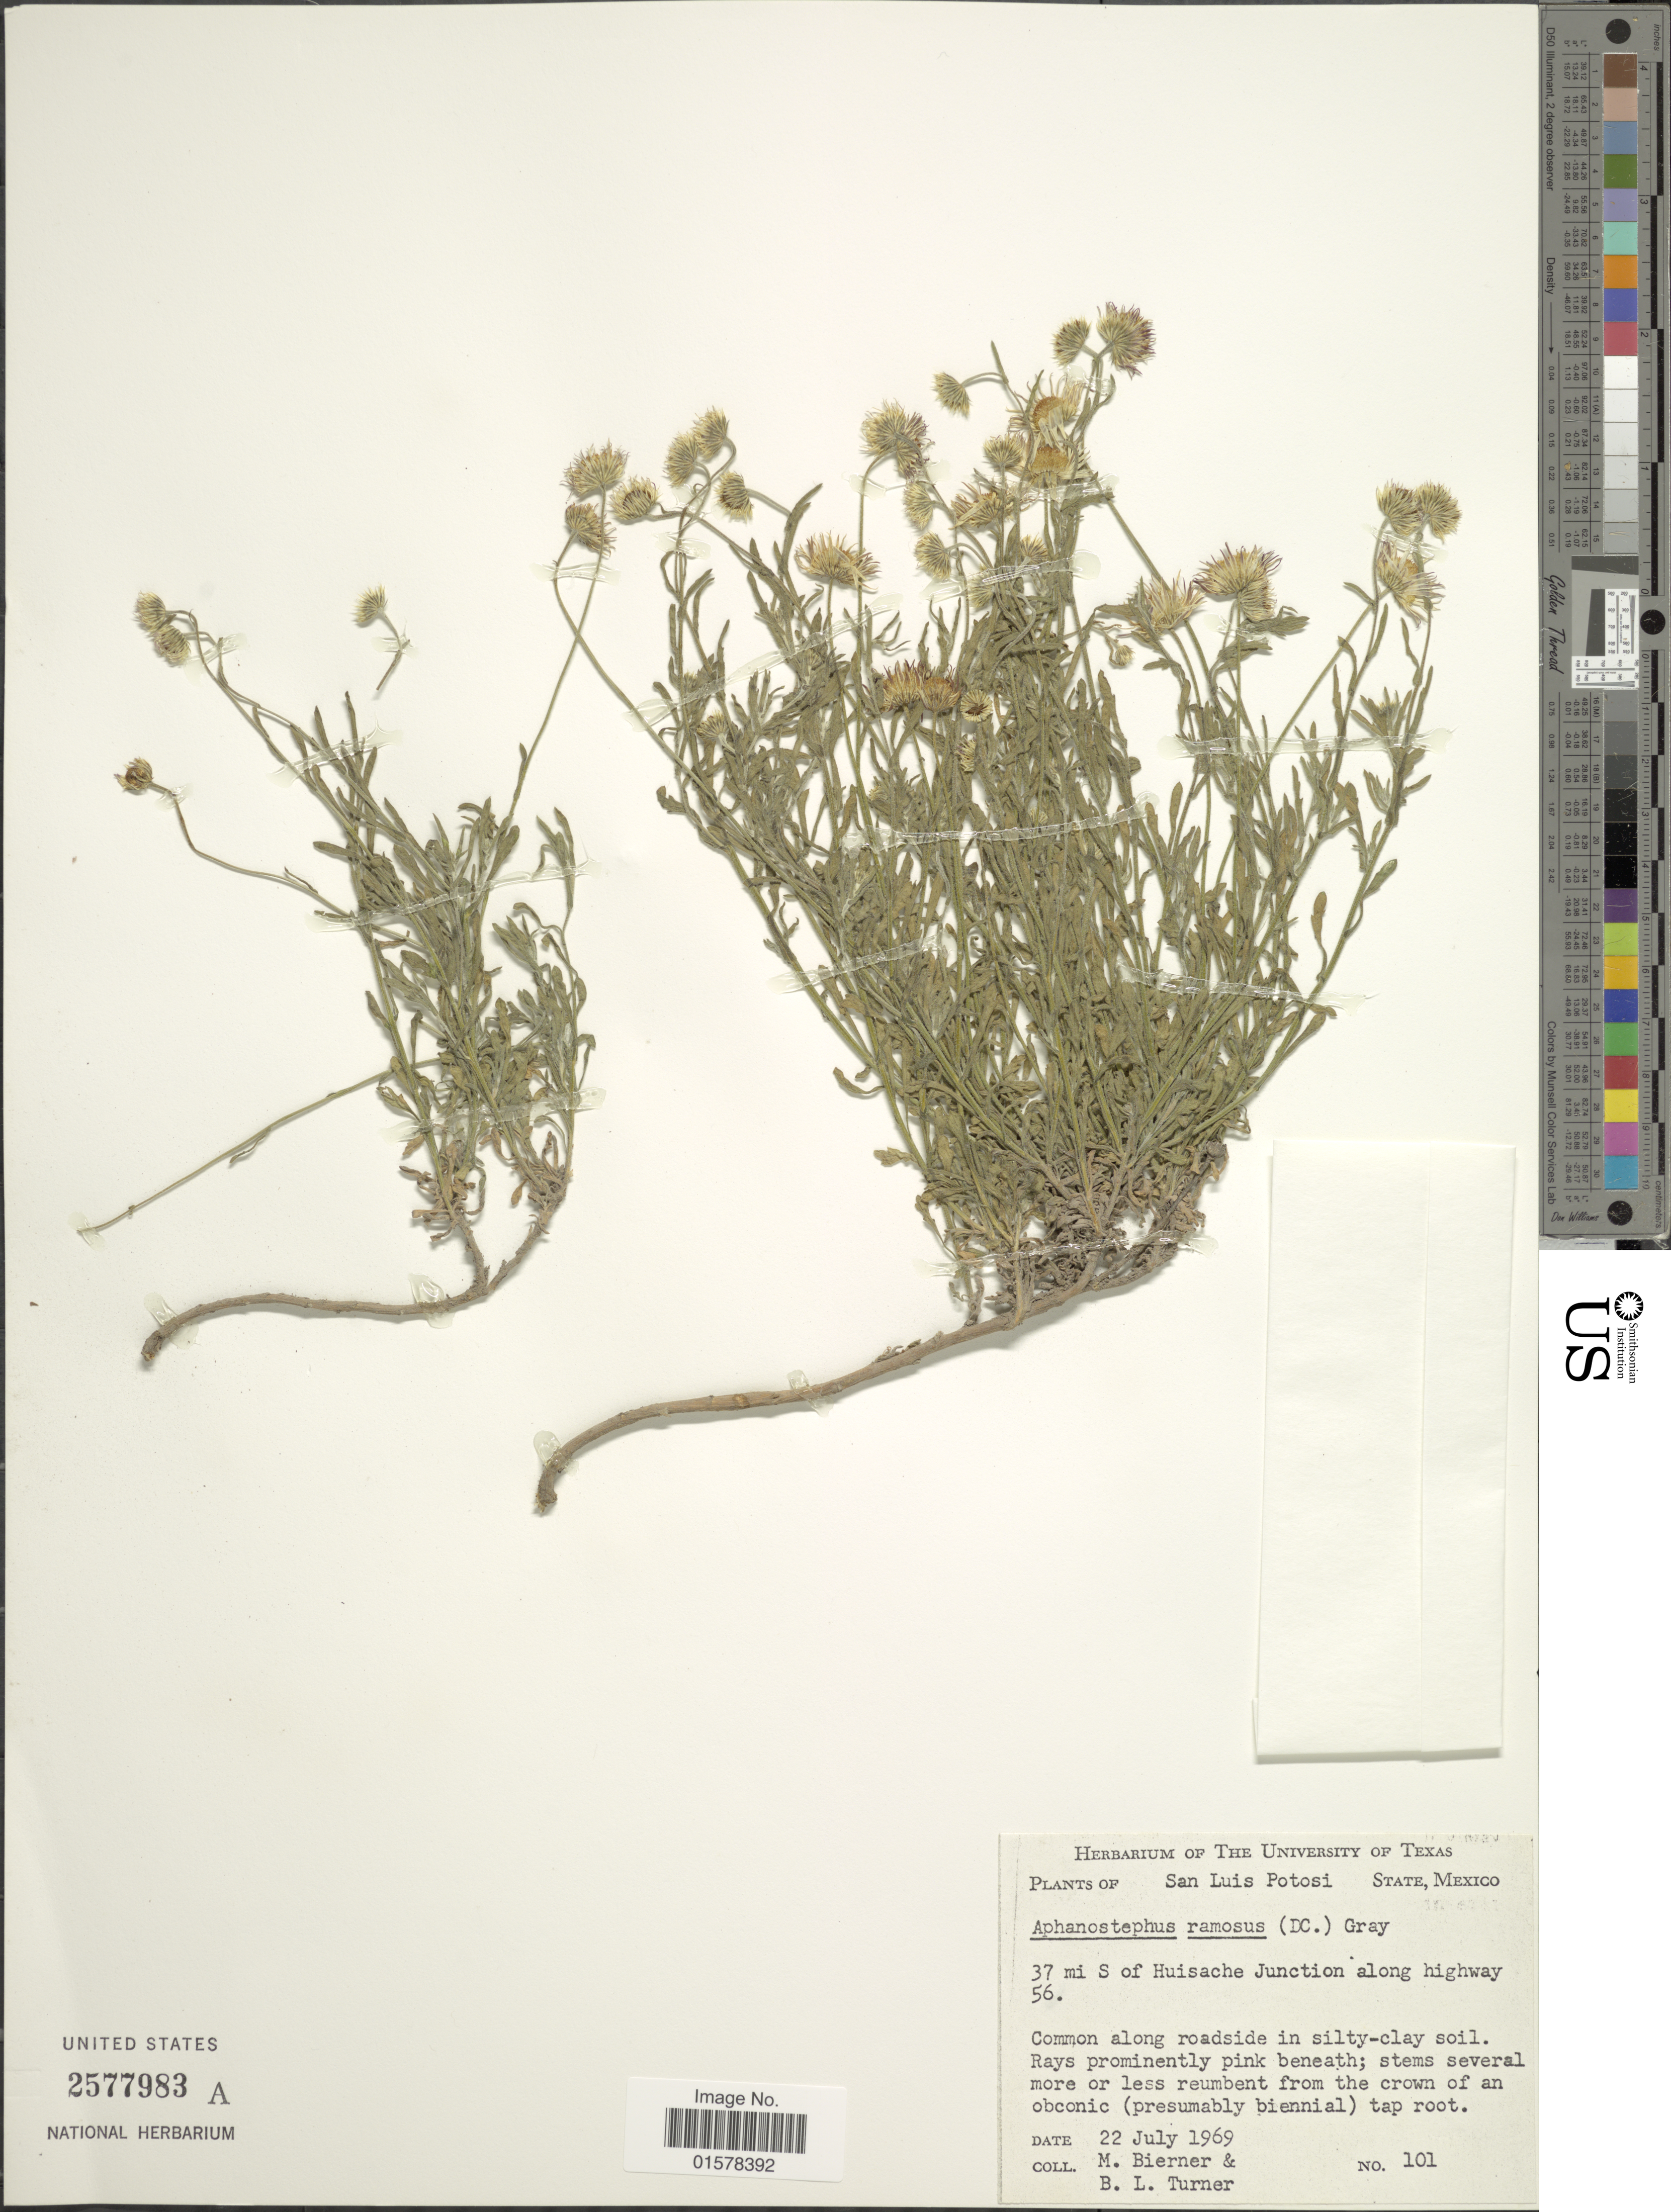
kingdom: Plantae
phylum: Tracheophyta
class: Magnoliopsida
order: Asterales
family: Asteraceae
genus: Aphanostephus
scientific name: Aphanostephus ramosus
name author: (DC.) A. Gray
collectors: M. W. Bierner & B. L. Turner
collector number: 101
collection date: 1969-07-22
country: Mexico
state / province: San Luis Potosí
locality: San Luis Potosí State, Mexico. 37 mi S of Huisache Junction along highway 56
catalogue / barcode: US 2577983A